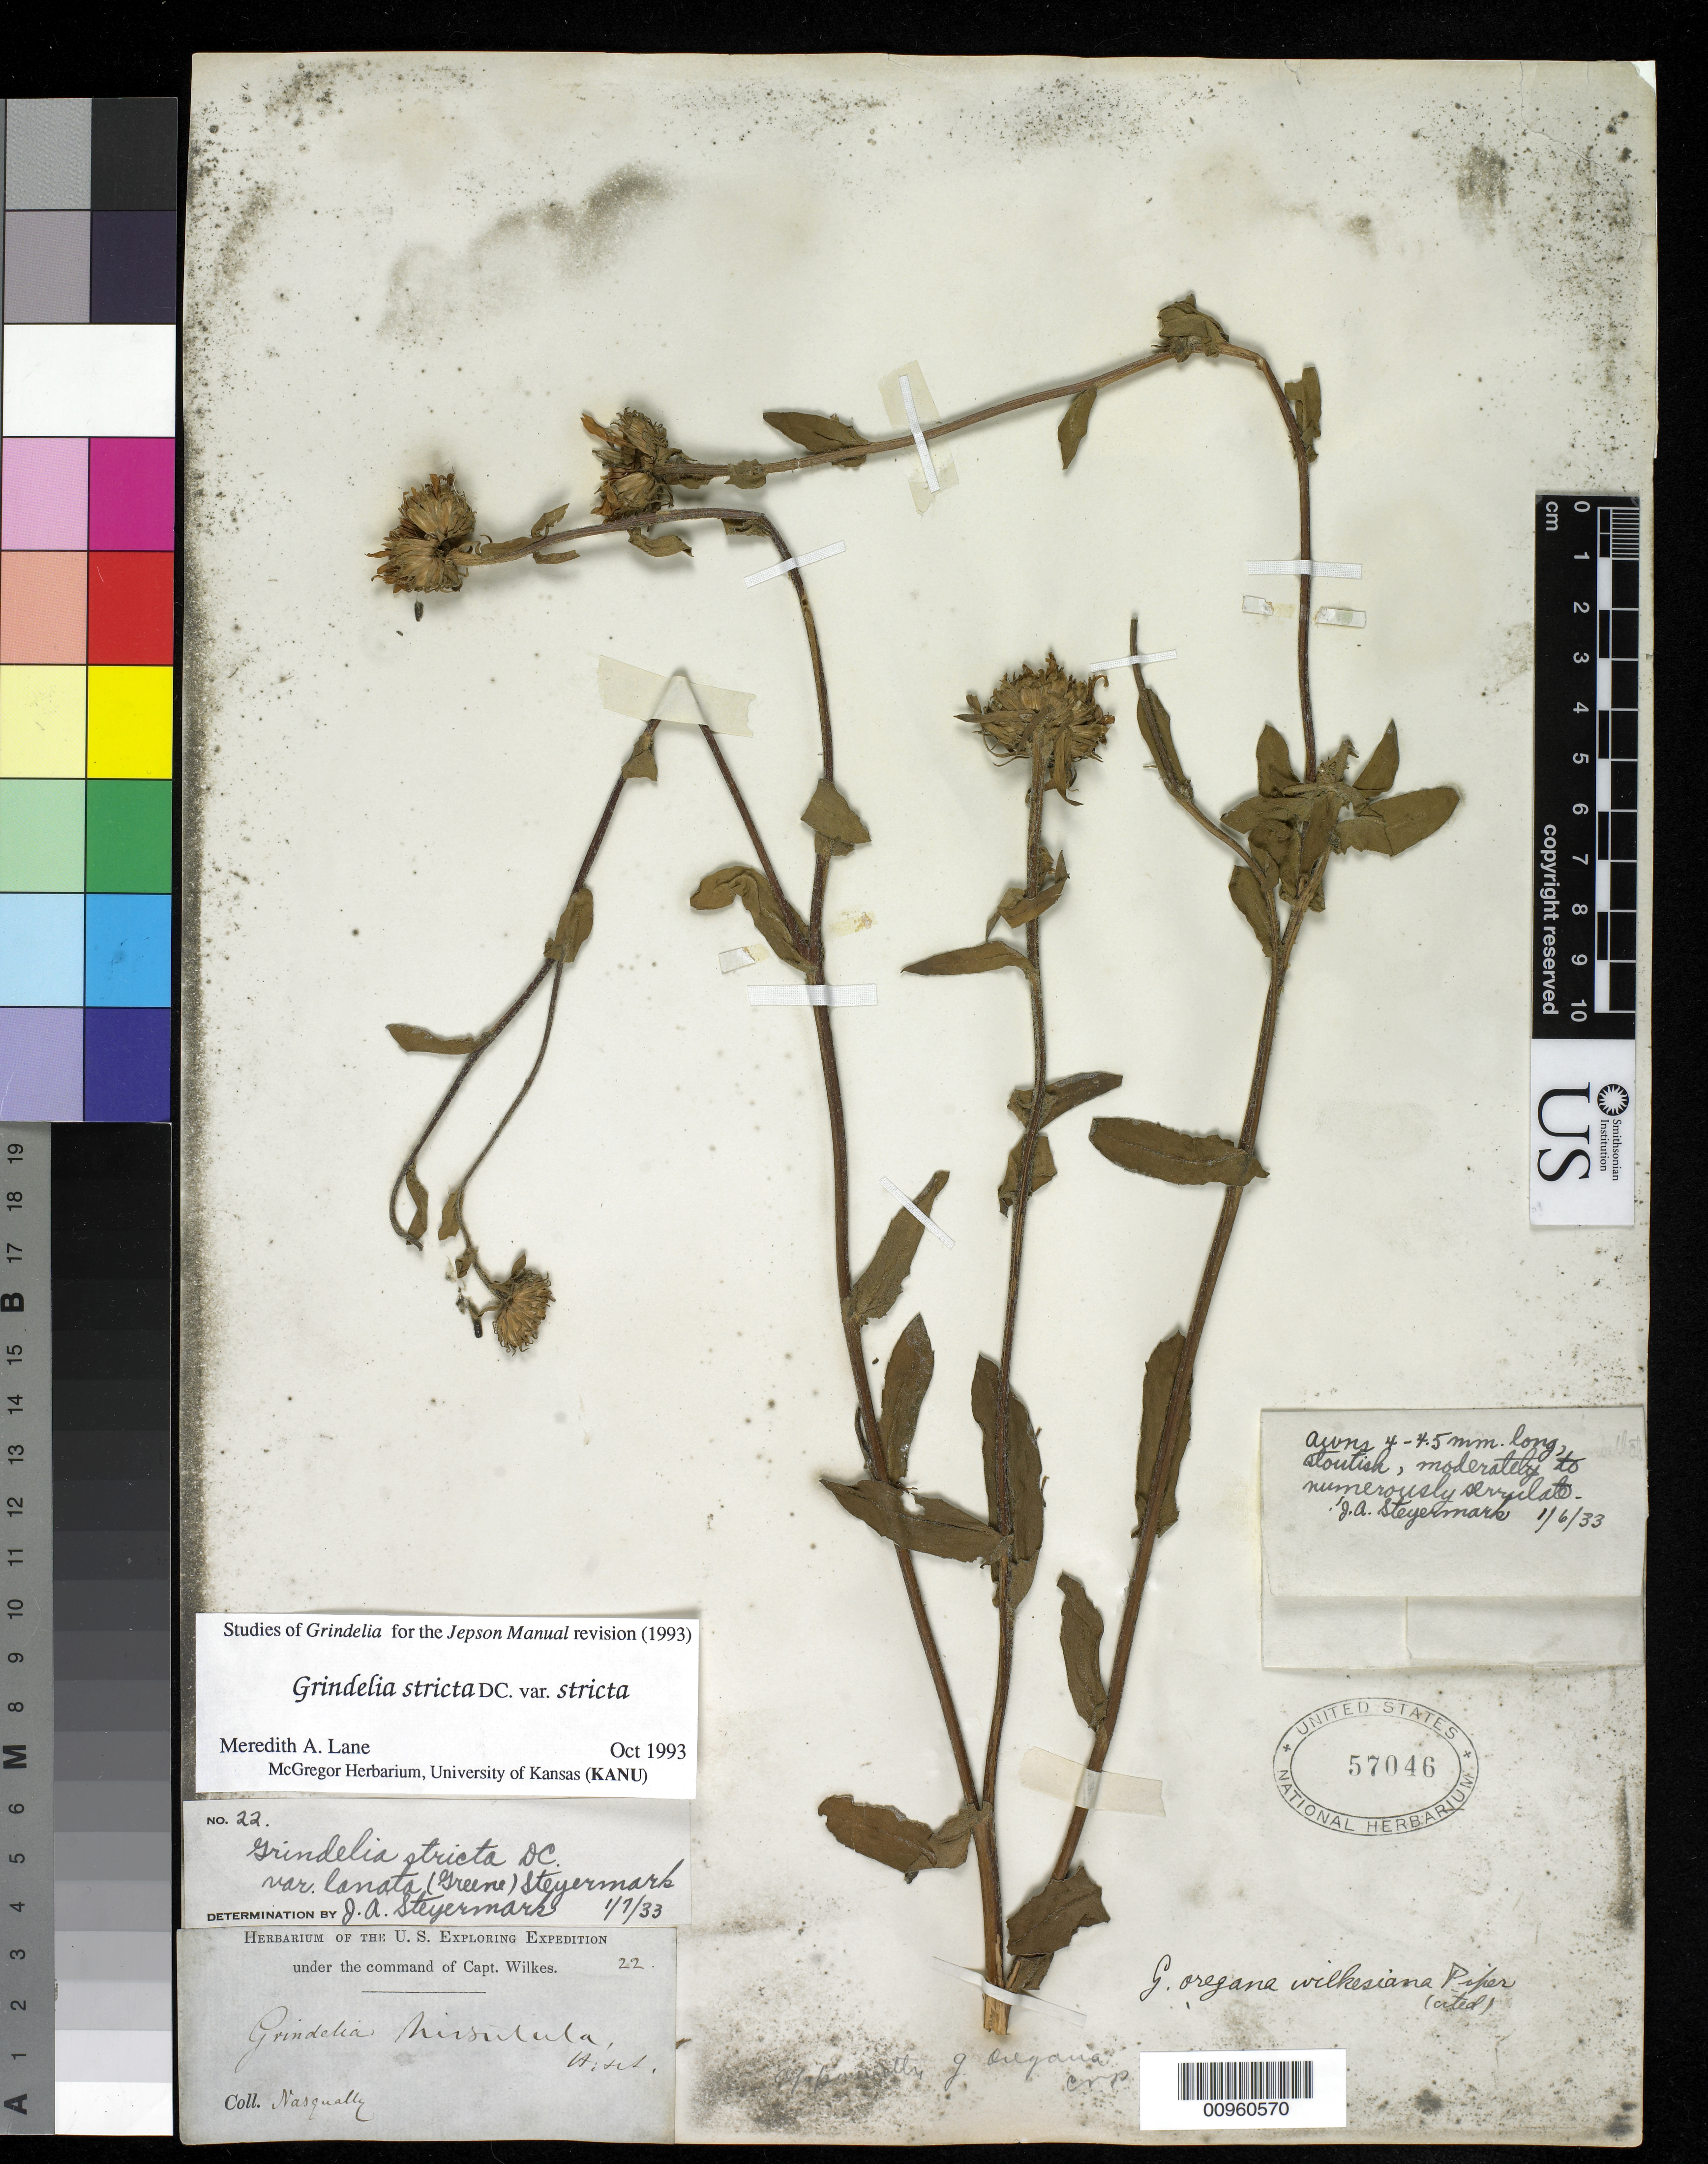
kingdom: Plantae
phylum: Tracheophyta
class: Magnoliopsida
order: Asterales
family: Asteraceae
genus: Grindelia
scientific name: Grindelia stricta var. stricta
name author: DC.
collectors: Wilkes Explor. Exped.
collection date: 1838/1842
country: United States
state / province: Washington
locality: Nasqually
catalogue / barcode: US 57046